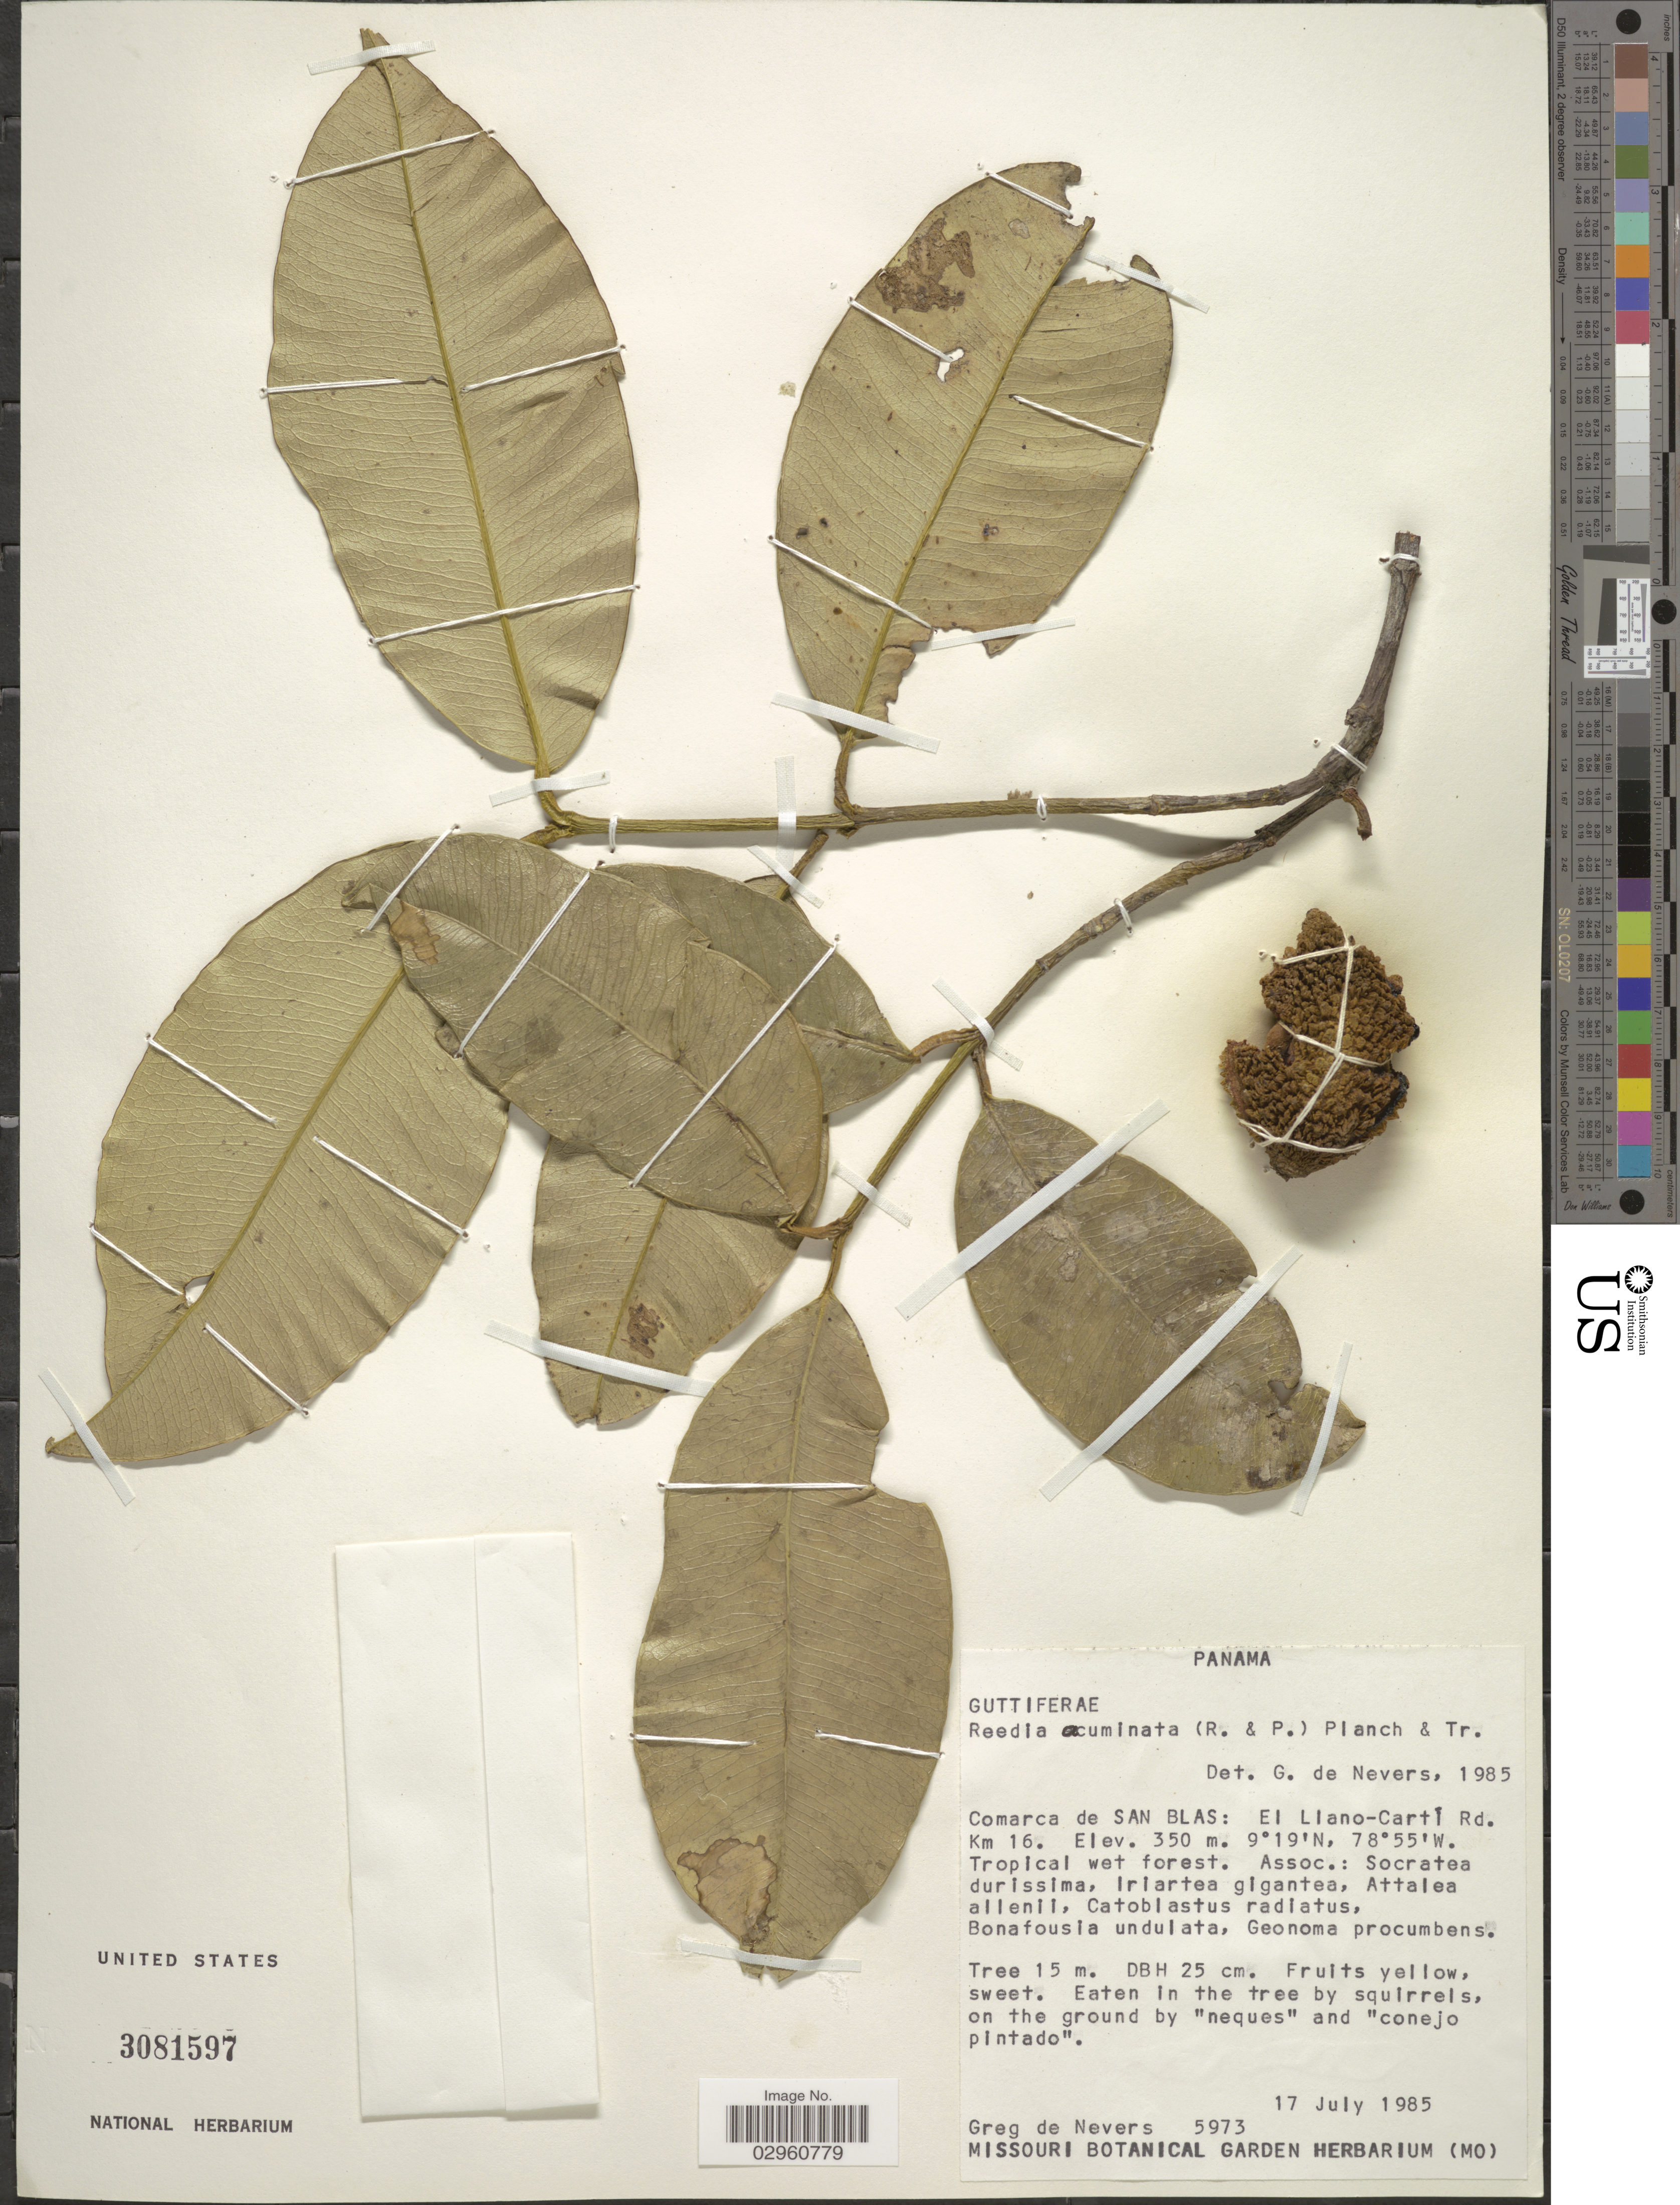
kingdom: Plantae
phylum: Tracheophyta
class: Magnoliopsida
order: Malpighiales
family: Clusiaceae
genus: Garcinia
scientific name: Garcinia madruno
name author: (Kunth) Hammel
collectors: G. Nevers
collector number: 5973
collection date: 1985-07-17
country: Panama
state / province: Kuna Yala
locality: Comarca de San Blas: El Llano-Cartí Rd. Km 16.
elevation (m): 350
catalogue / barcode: US 3081597